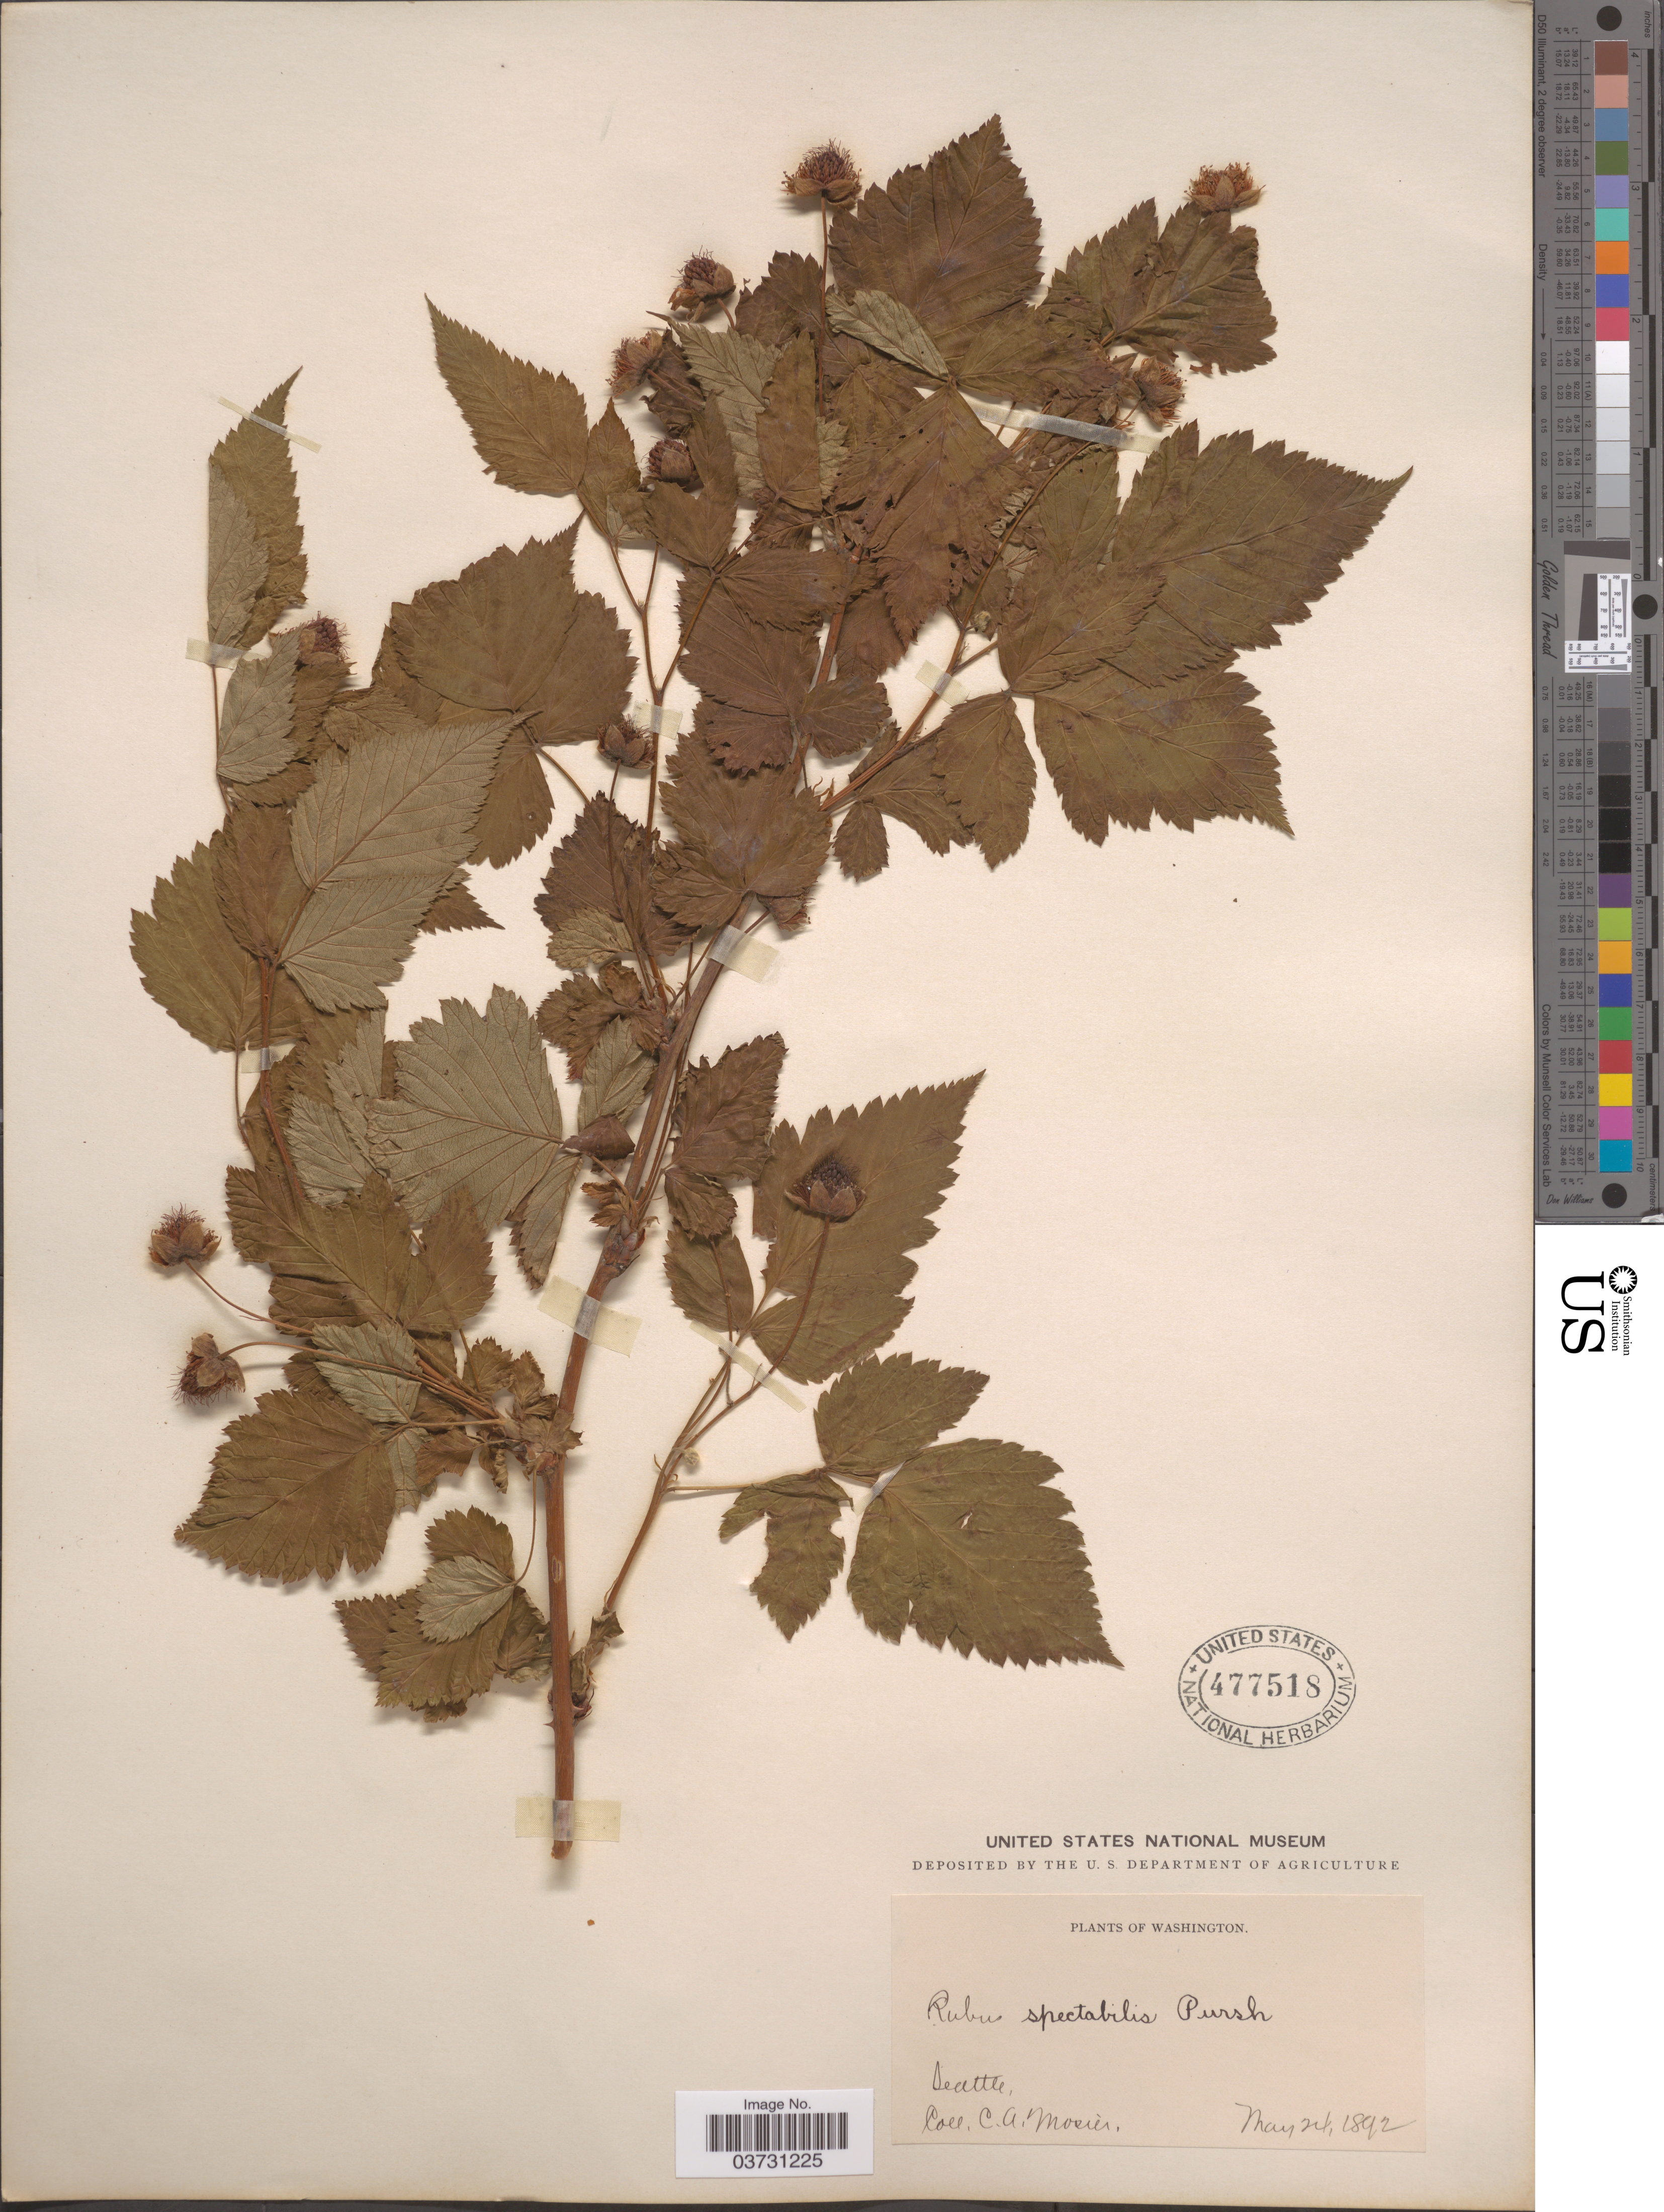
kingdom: Plantae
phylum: Tracheophyta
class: Magnoliopsida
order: Rosales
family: Rosaceae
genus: Rubus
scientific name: Rubus spectabilis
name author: Pursh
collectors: C. A. Mosier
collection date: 1892-05-24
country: United States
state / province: Washington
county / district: King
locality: Seattle.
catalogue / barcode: US 477518